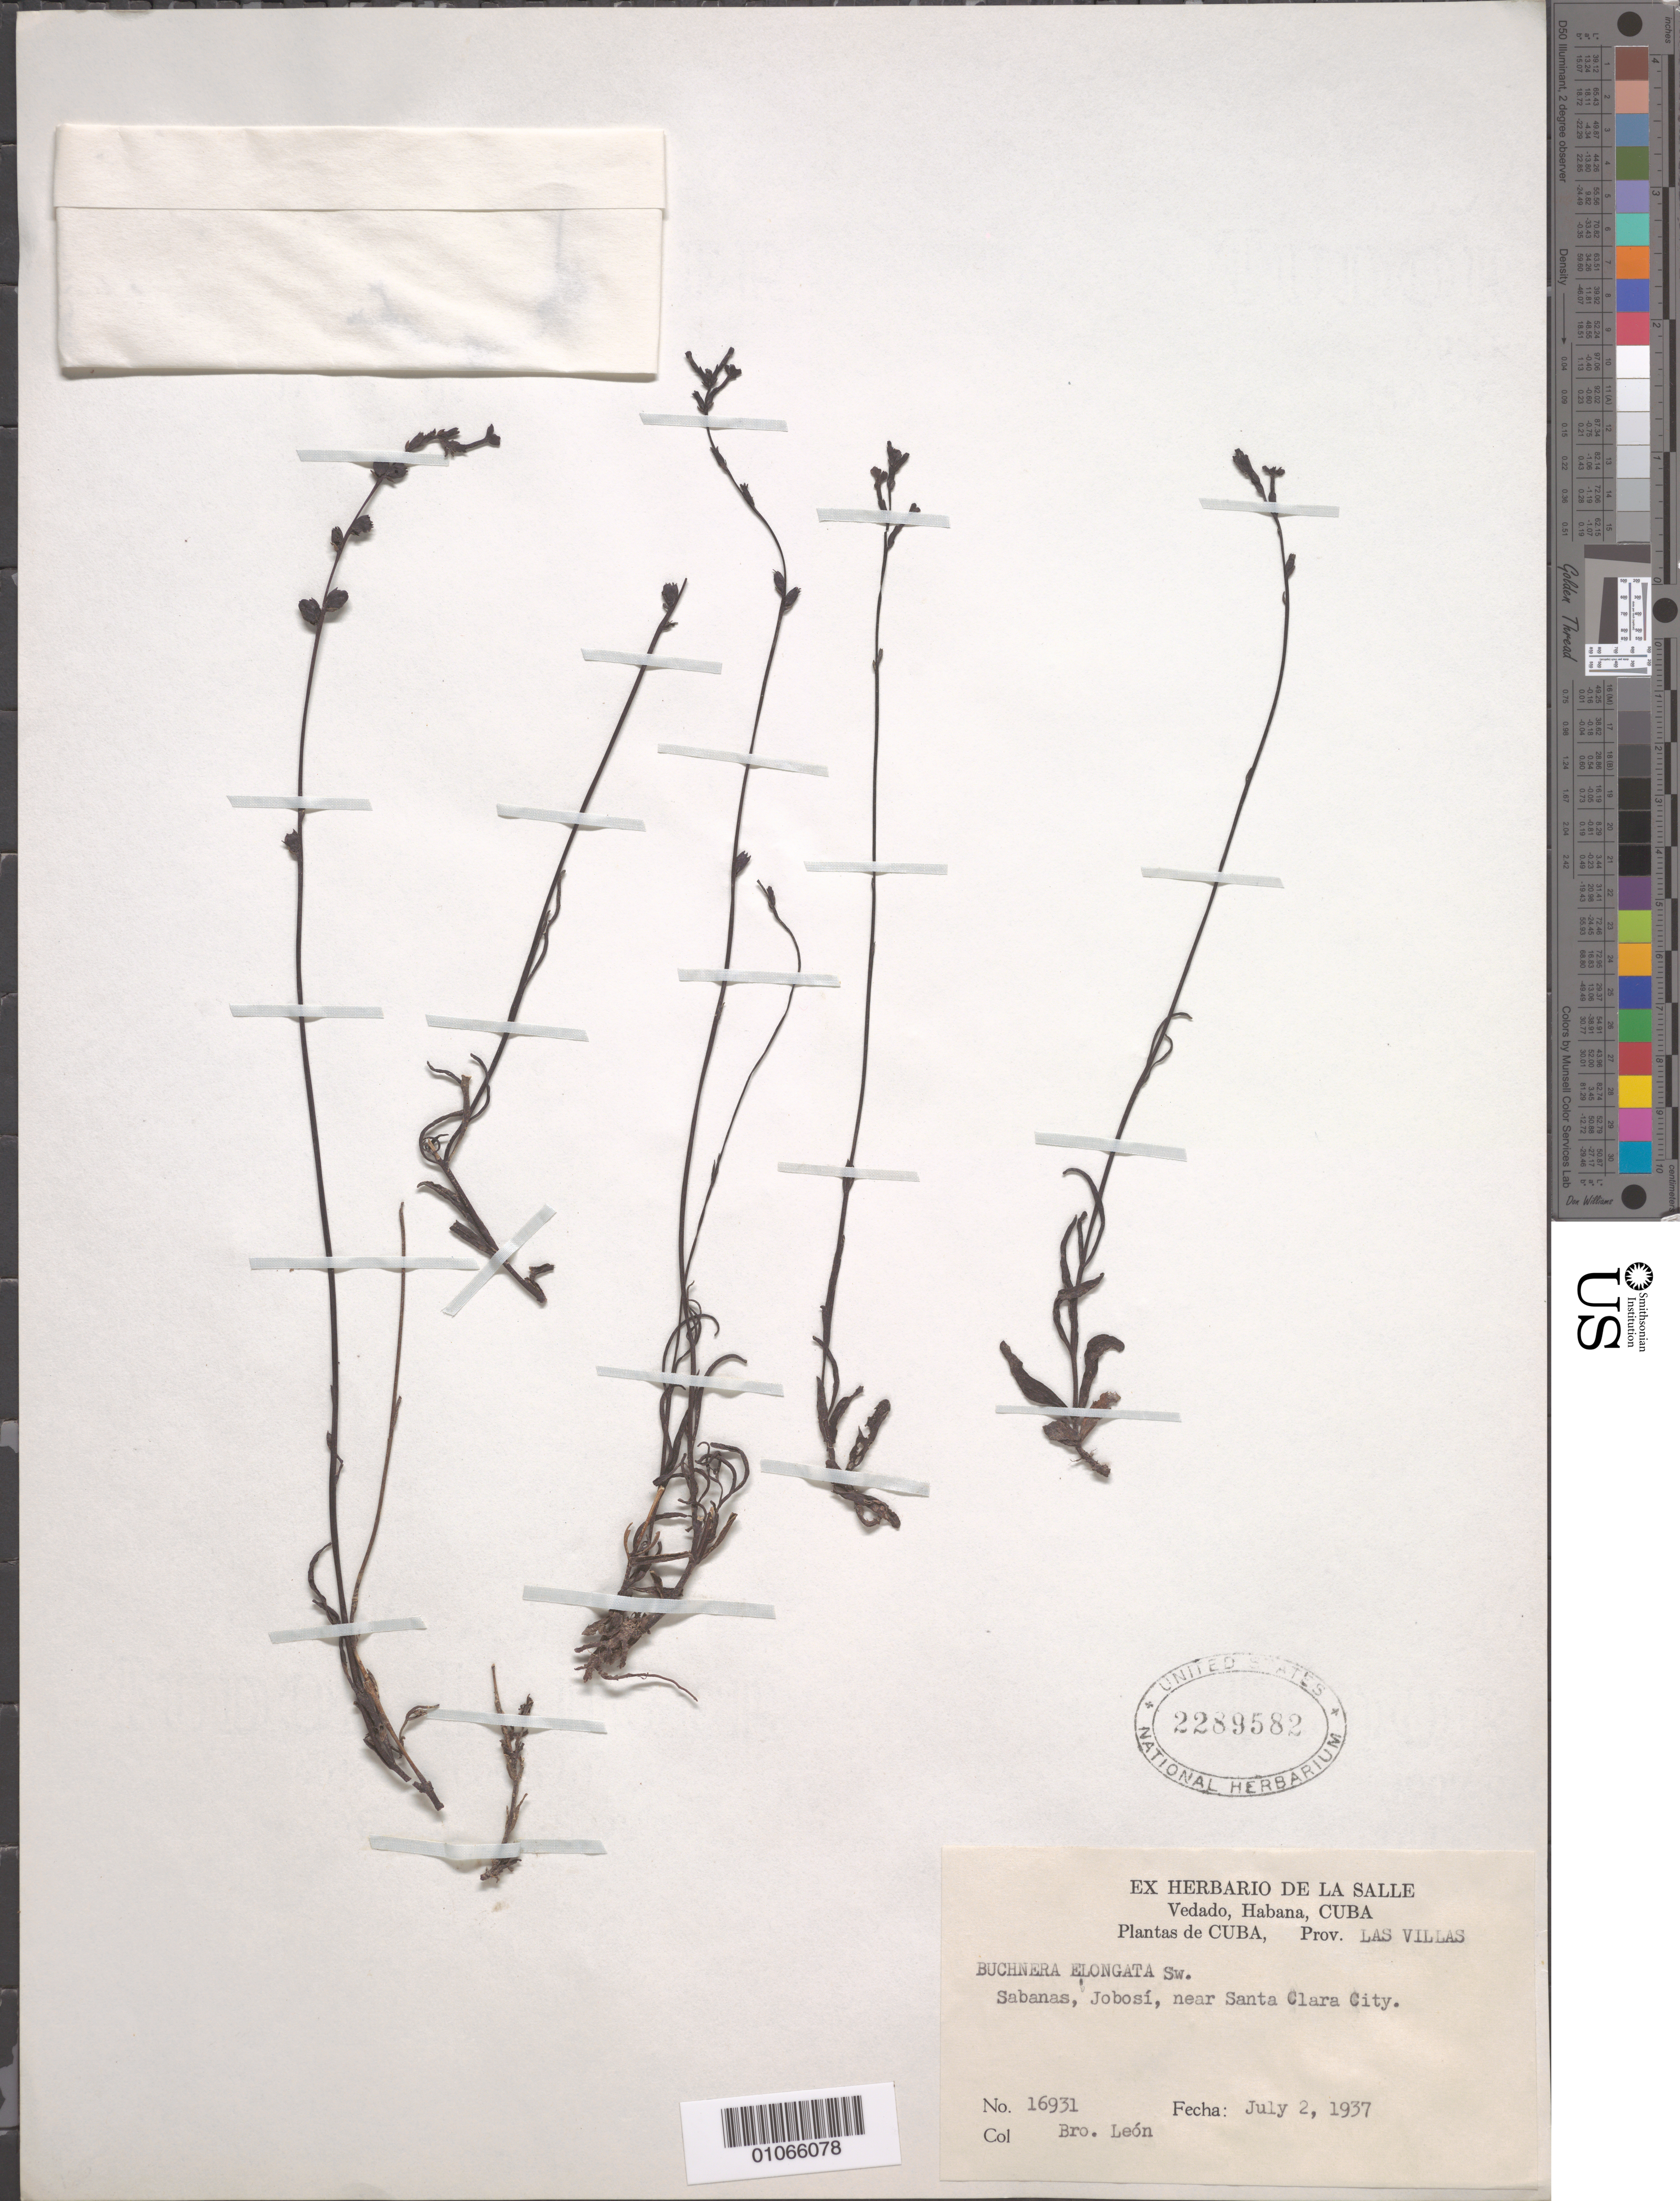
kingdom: Plantae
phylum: Tracheophyta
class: Magnoliopsida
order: Lamiales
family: Orobanchaceae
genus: Buchnera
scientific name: Buchnera elongata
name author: Sw.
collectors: Bro. León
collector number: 16931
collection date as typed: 02 Jul 1937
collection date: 1937-07-02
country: Cuba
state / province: Las Villas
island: Cuba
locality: Savvanahs, Jobosi, near Santa Clara City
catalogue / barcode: US 2289582